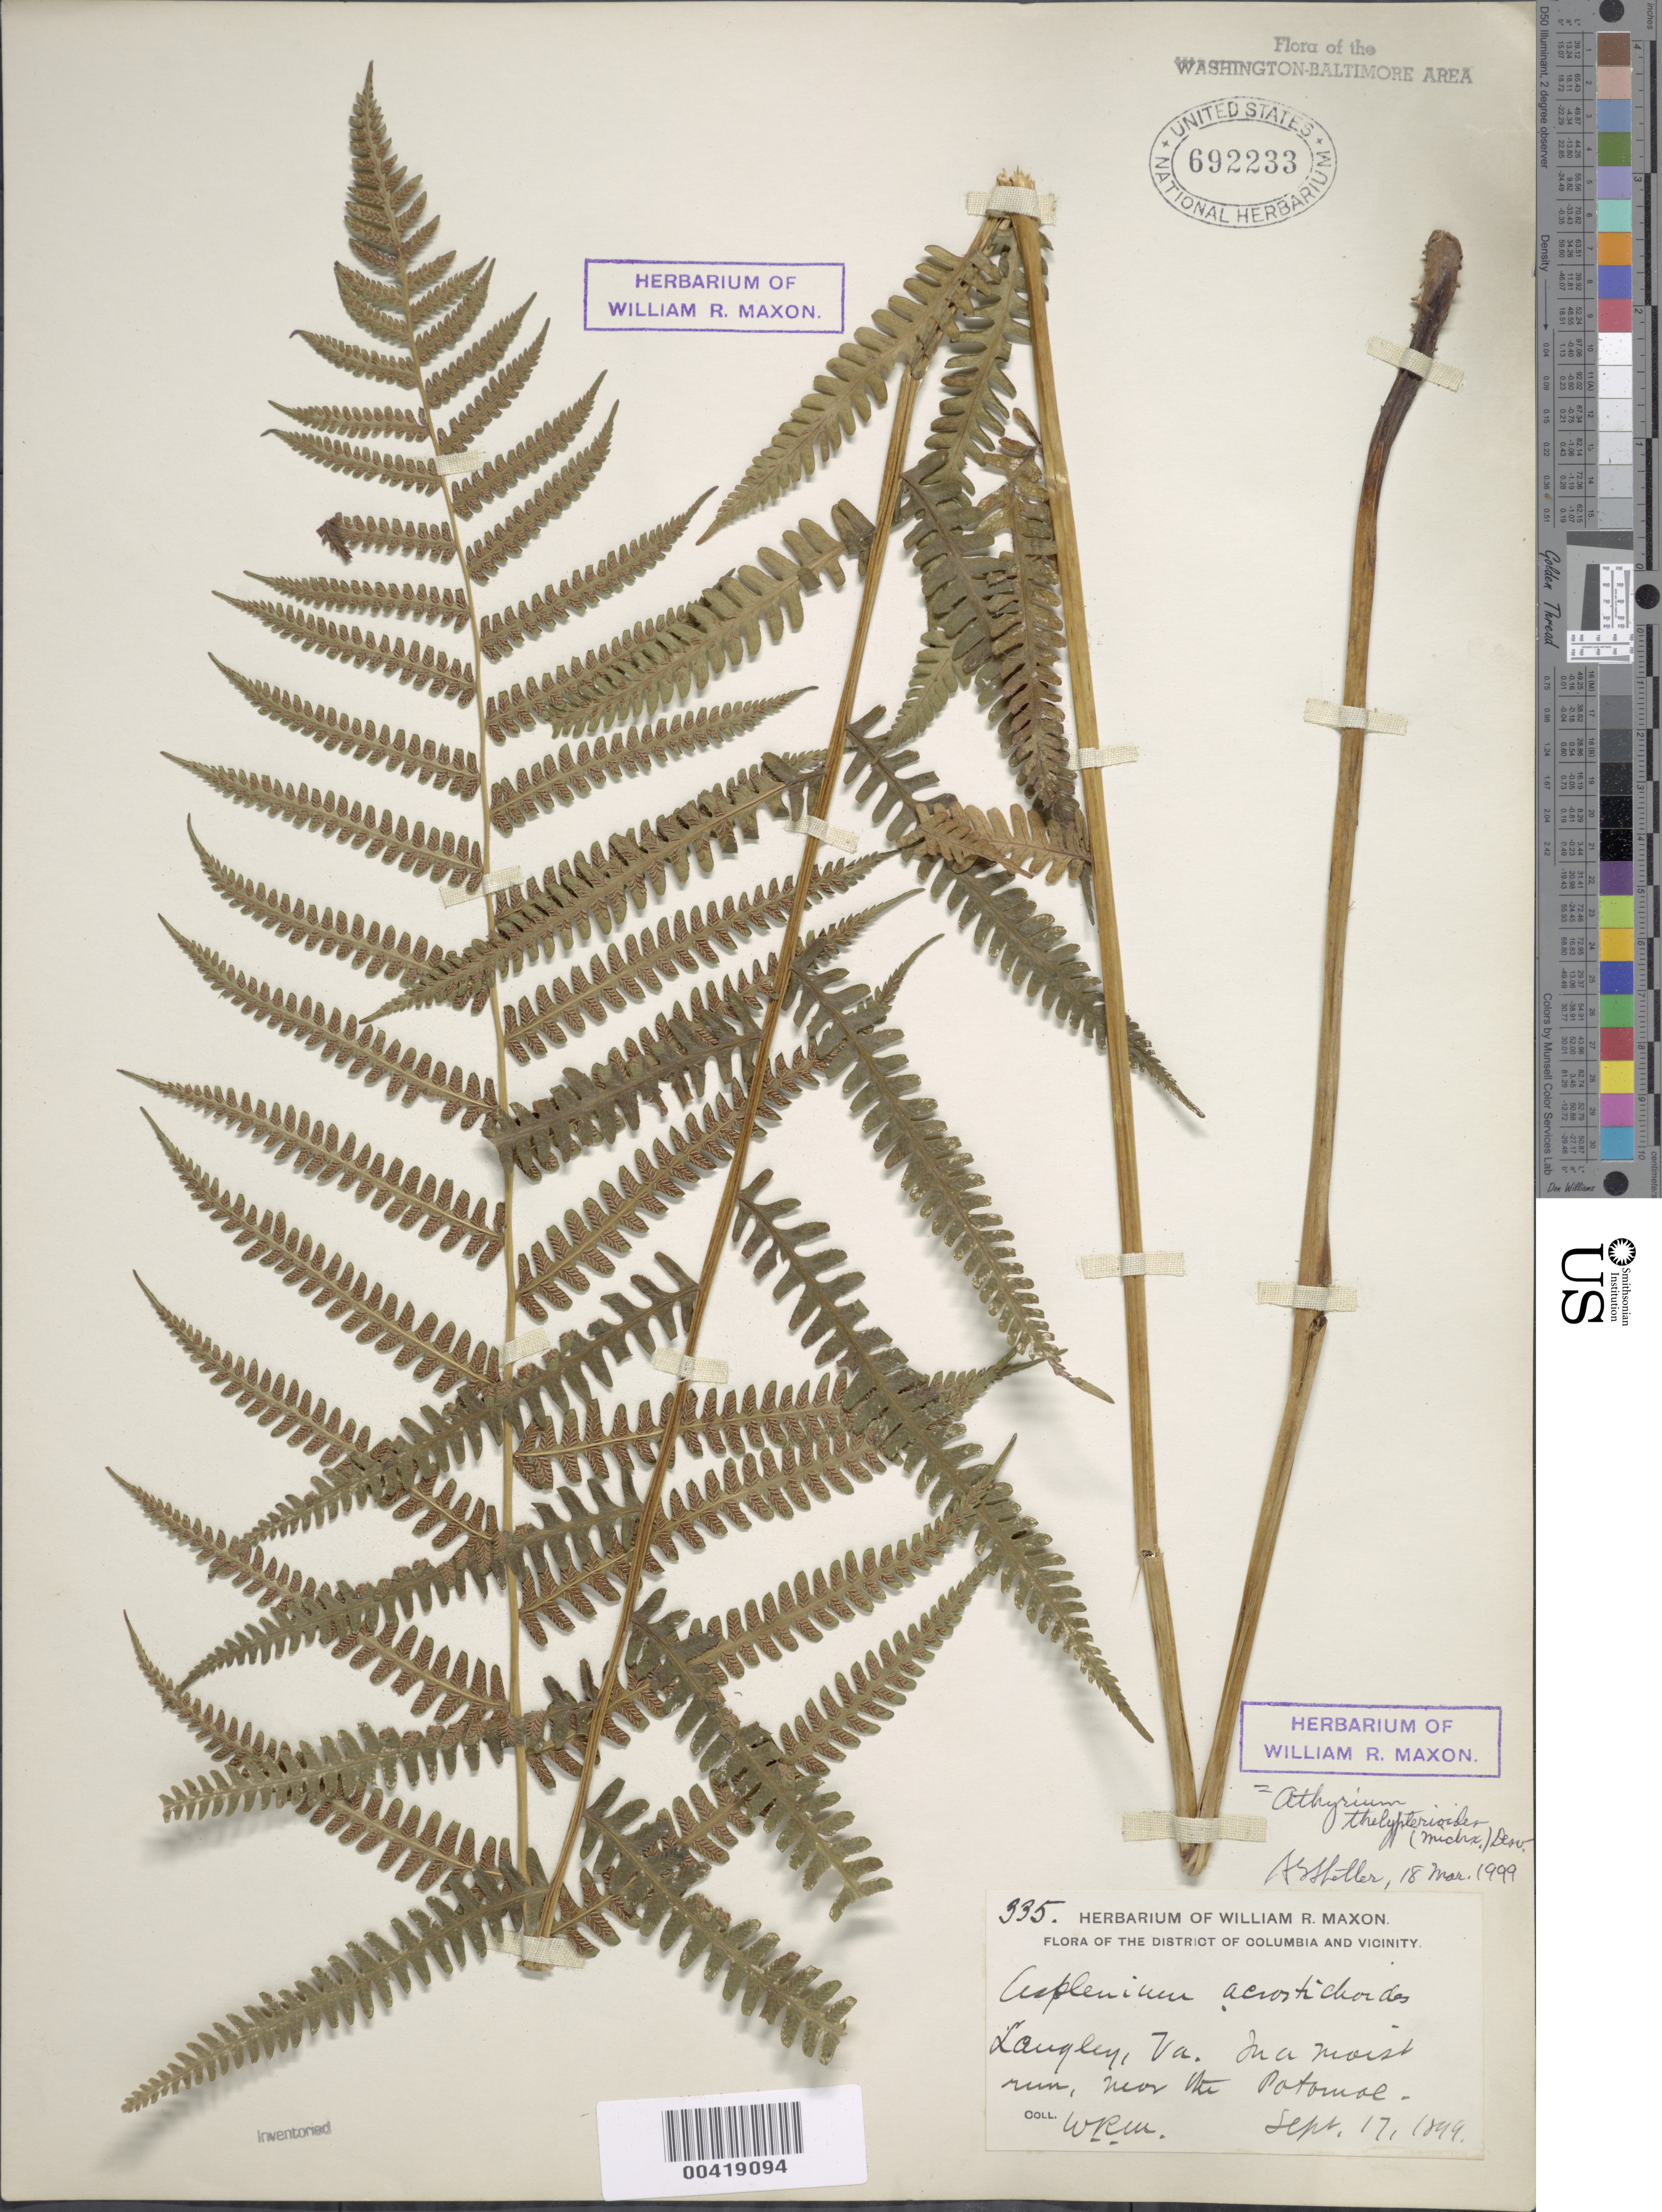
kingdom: Plantae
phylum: Tracheophyta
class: Polypodiopsida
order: Polypodiales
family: Athyriaceae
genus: Deparia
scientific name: Deparia acrostichoides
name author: (Sw.) M. Kato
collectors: W. R. Maxon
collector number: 335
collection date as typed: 17 Sep 1899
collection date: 1899-09-17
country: United States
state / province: Virginia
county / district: Fairfax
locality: Langley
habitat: Moist run near Potomac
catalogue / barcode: US 692233